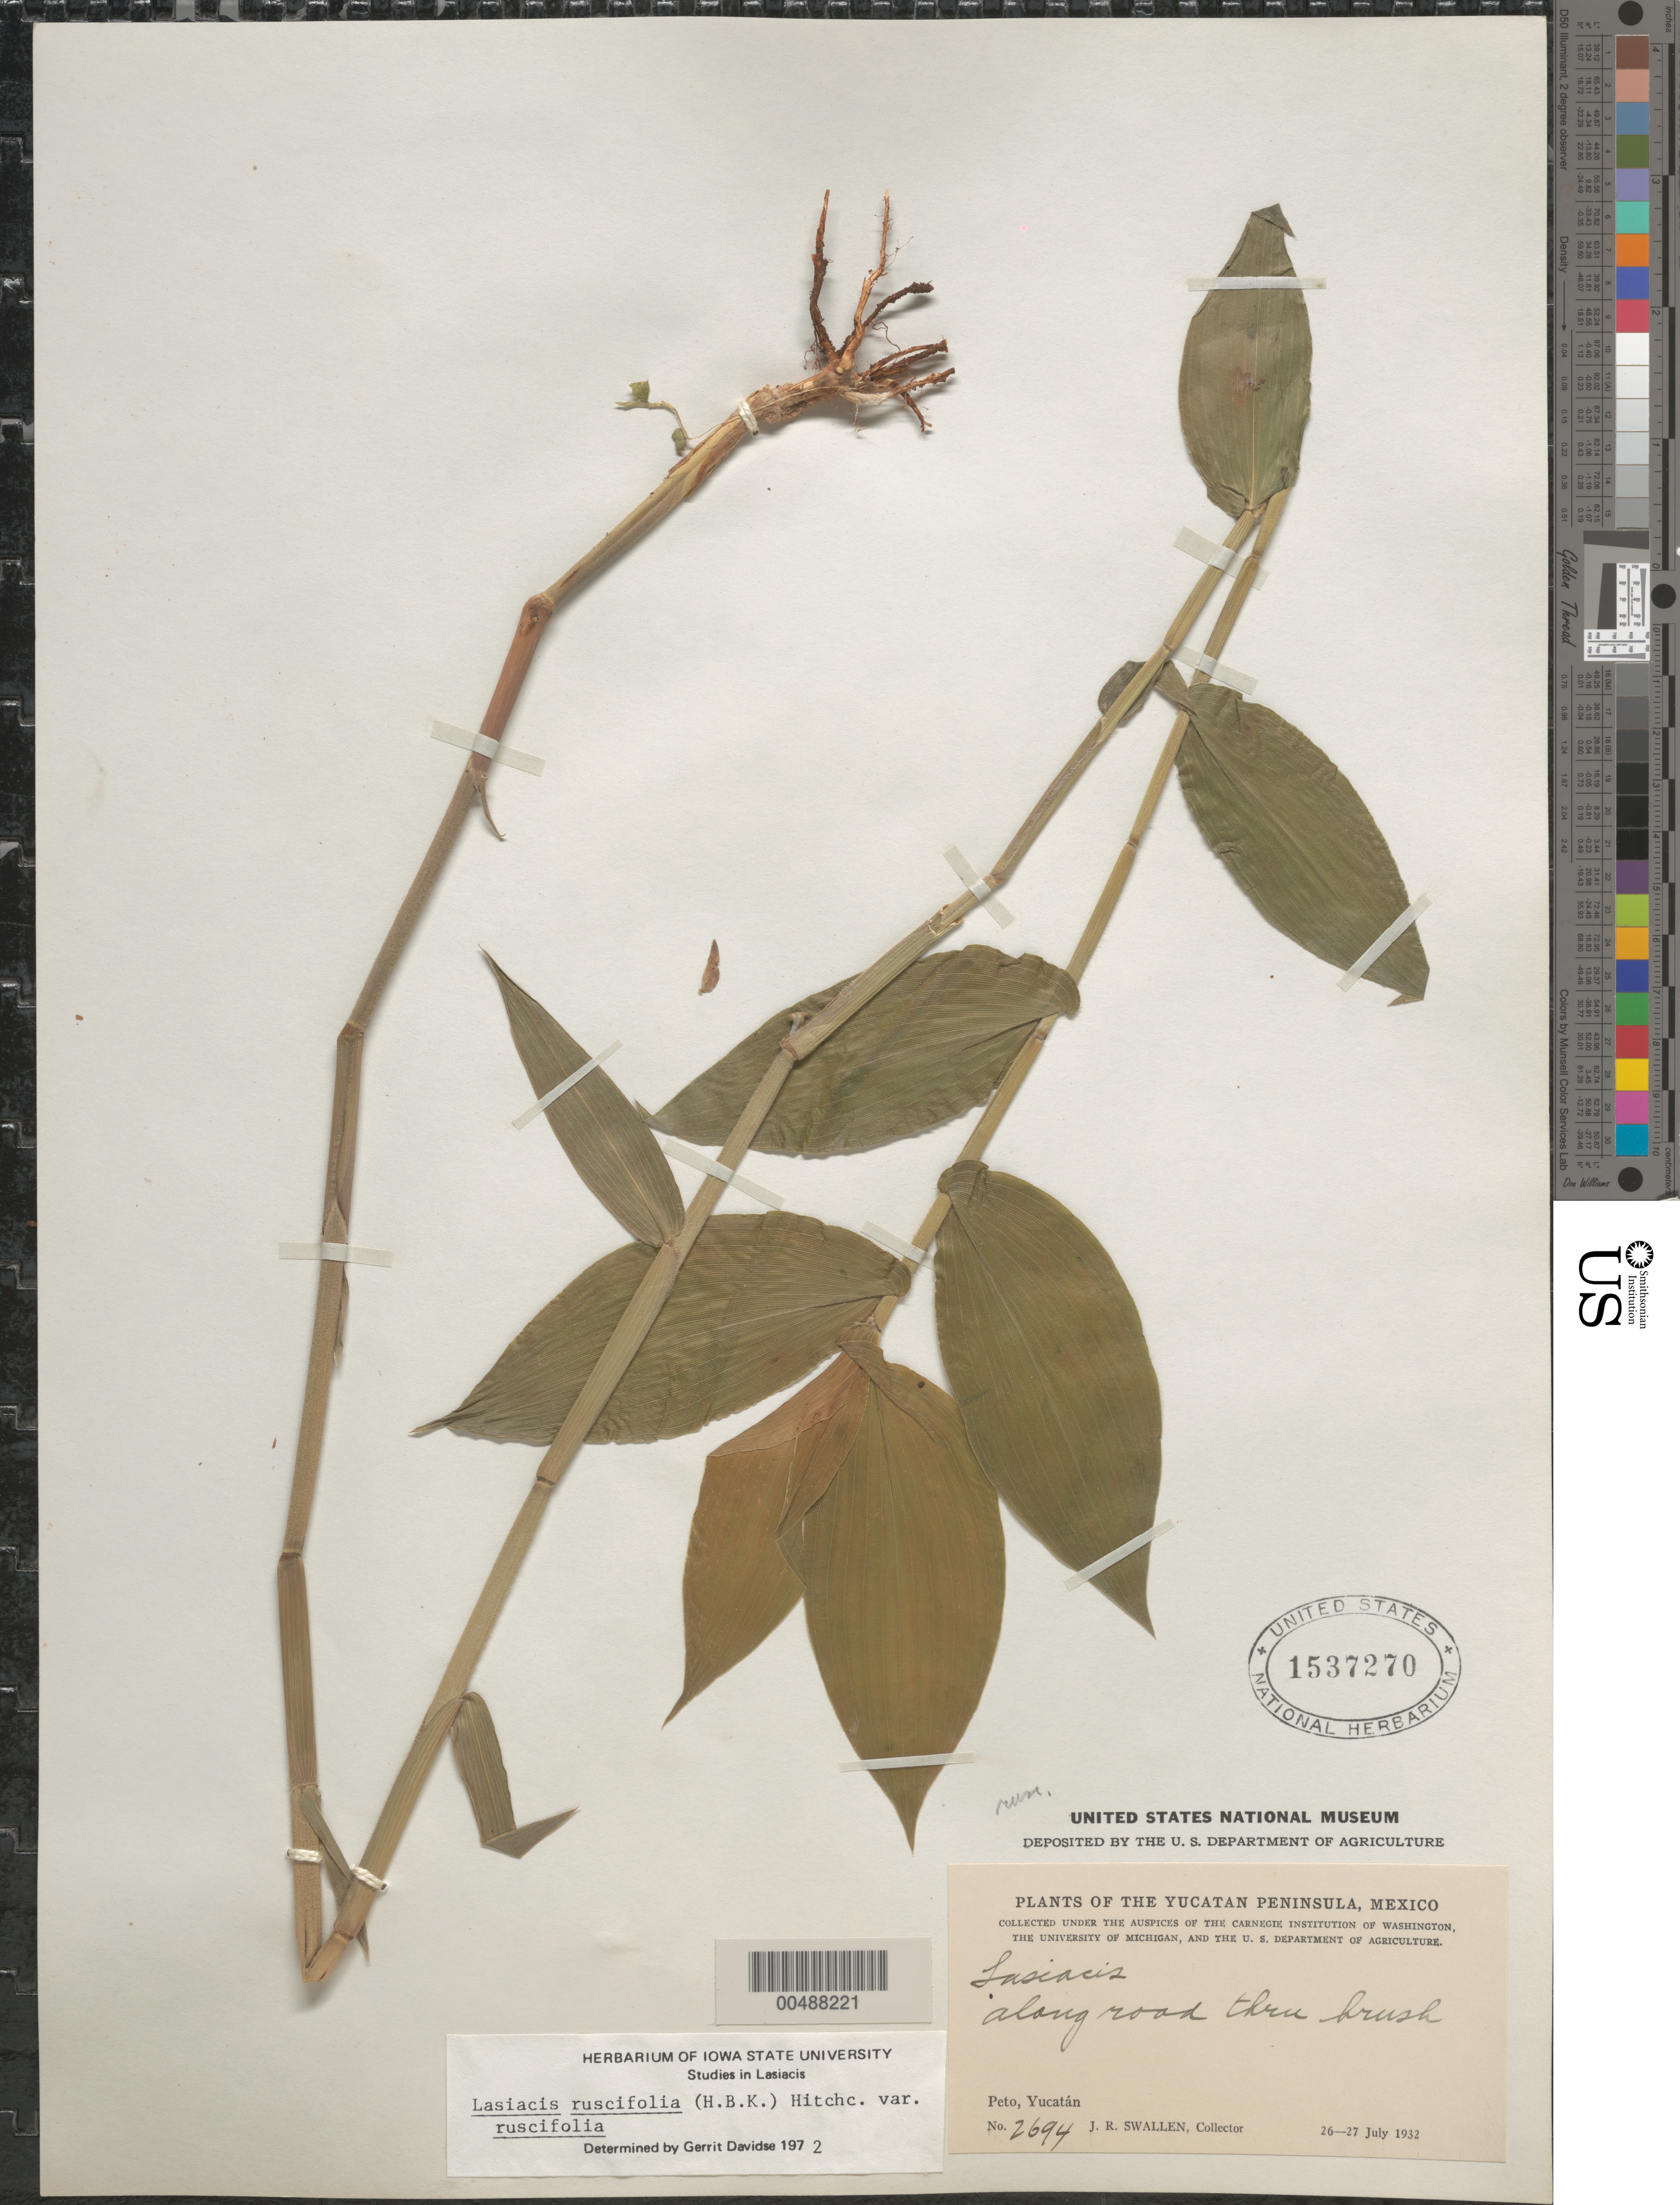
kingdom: Plantae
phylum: Tracheophyta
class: Liliopsida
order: Poales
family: Poaceae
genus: Lasiacis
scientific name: Lasiacis ruscifolia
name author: (Kunth) Hitchc.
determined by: Davidse, Gerrit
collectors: J. R. Swallen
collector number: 2694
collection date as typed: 26 Jul 1932 to 27 Jul 1932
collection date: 1932-07-26/1932-07-27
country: Mexico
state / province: Yucatan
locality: Yucatan Peninsula, Peto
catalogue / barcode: US 1537270